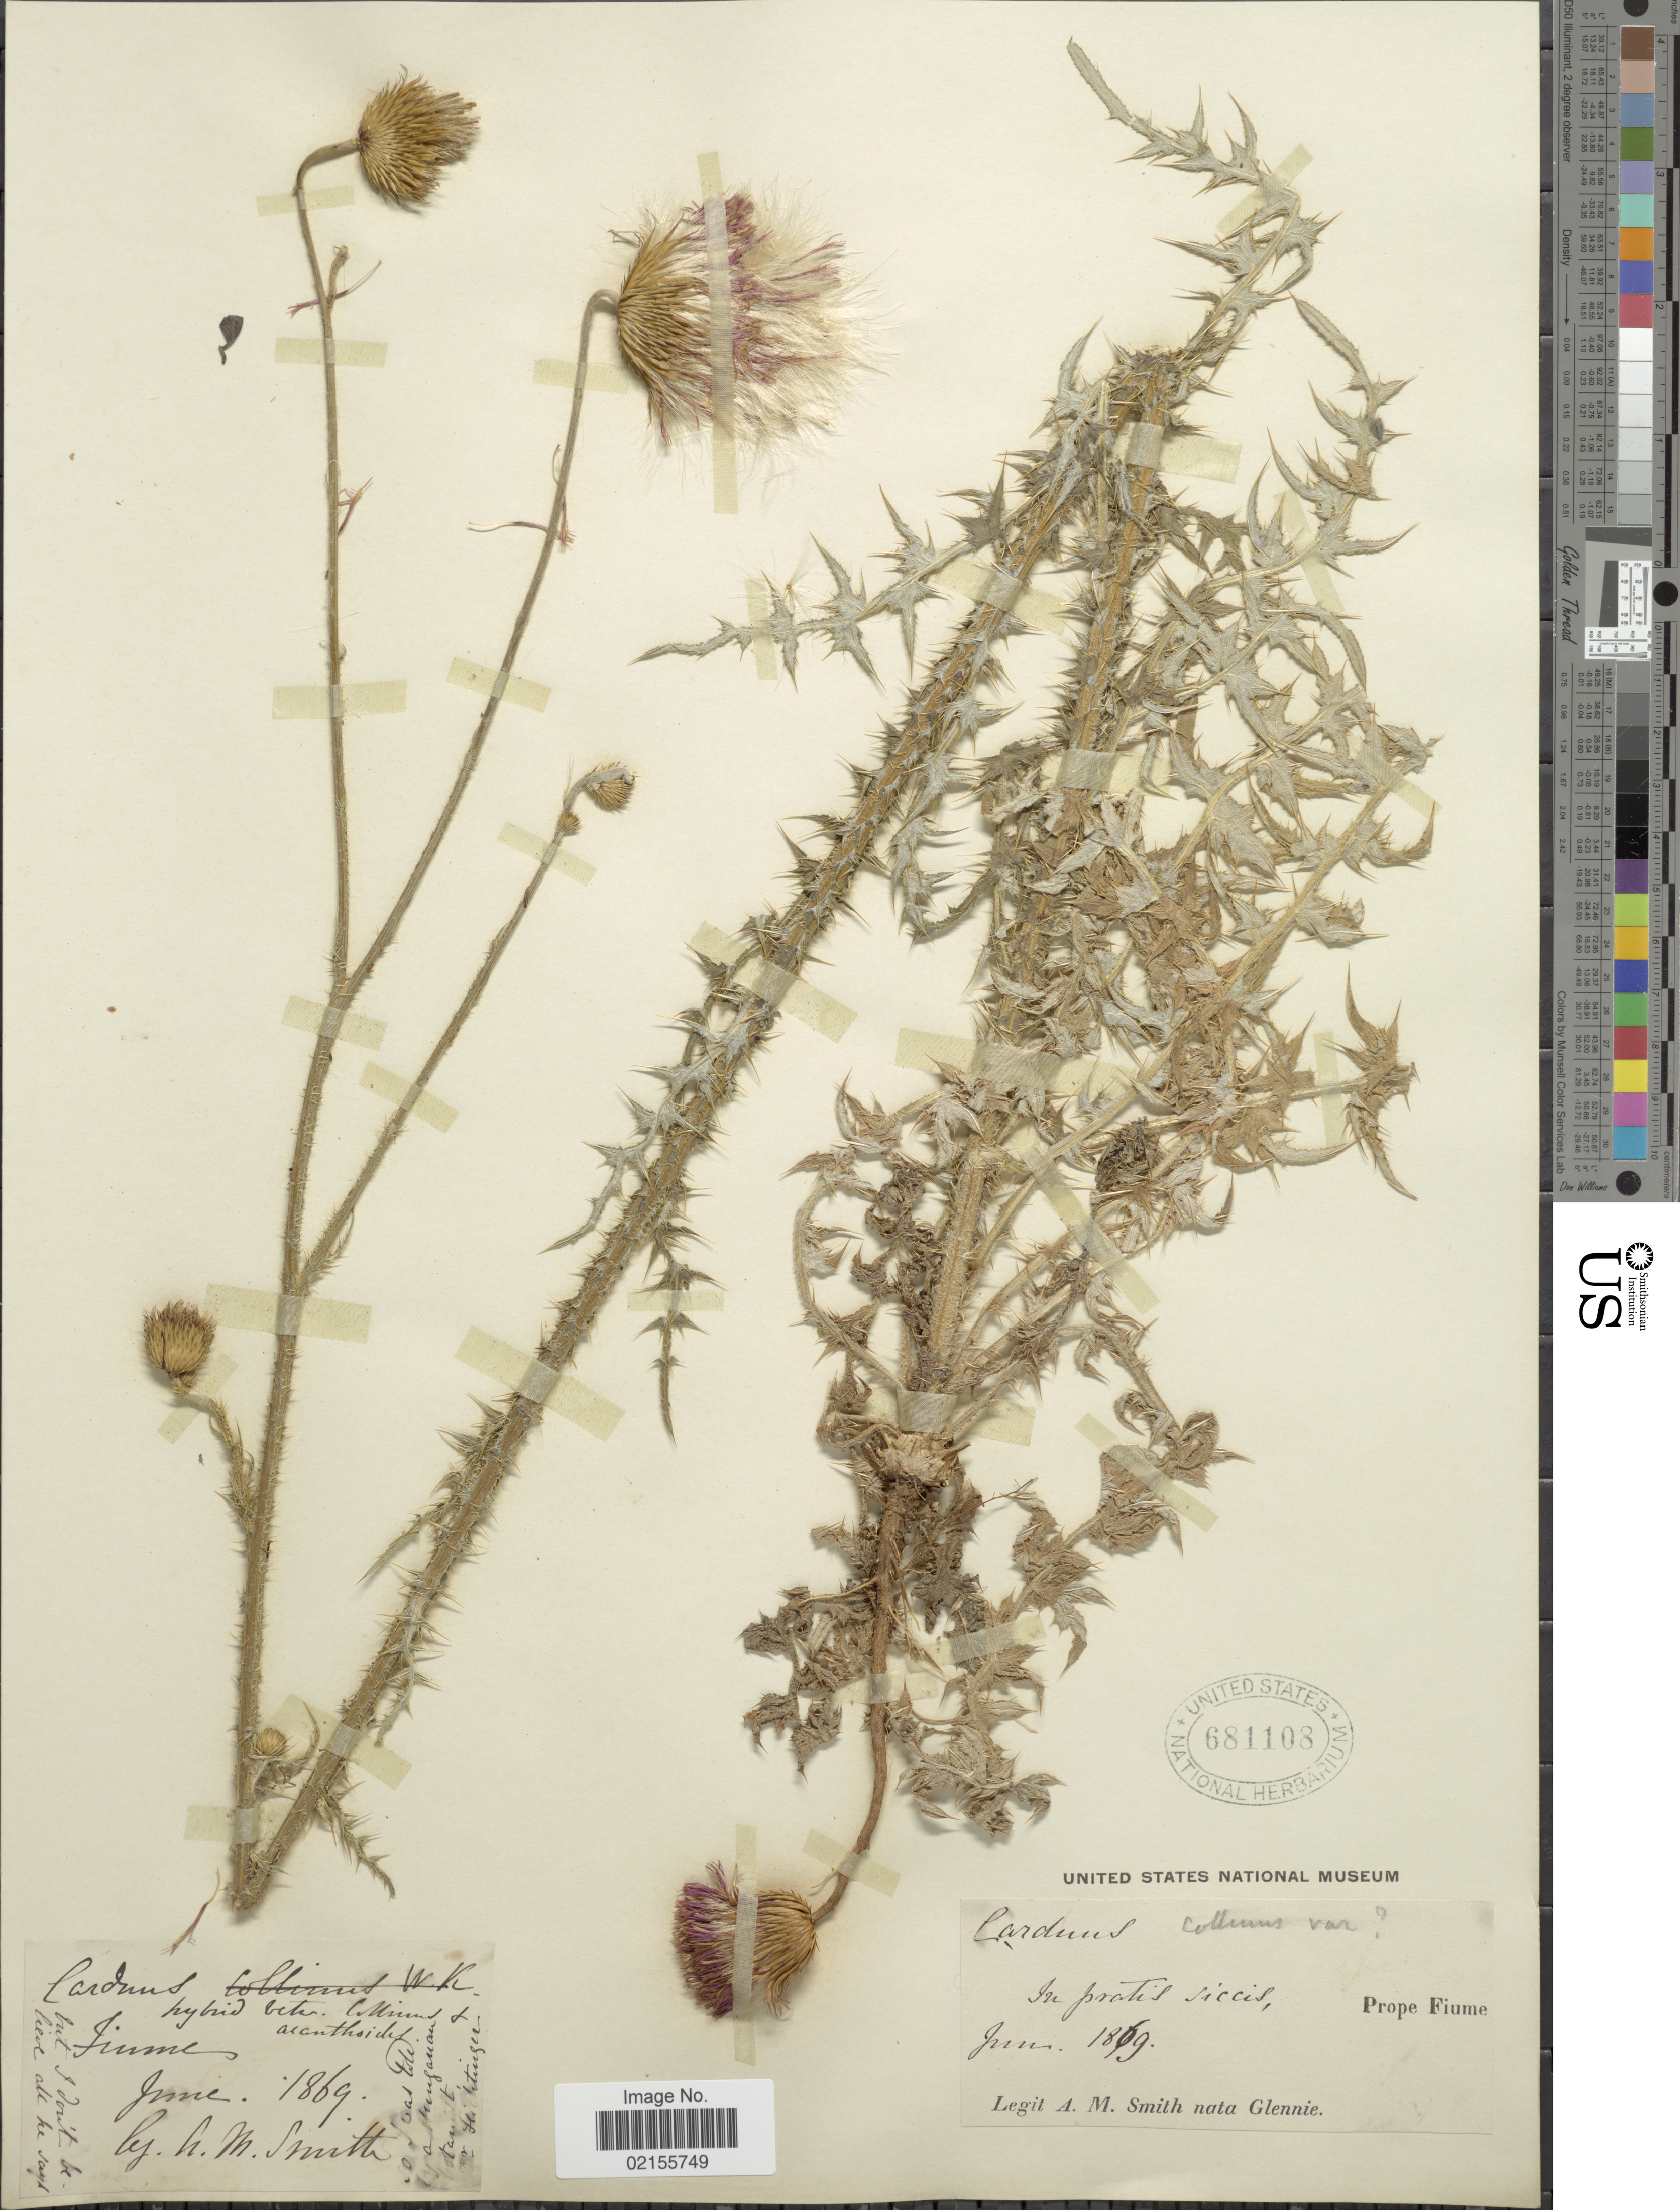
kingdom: Plantae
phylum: Tracheophyta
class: Magnoliopsida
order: Asterales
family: Asteraceae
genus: Carduus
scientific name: Carduus collinus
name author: Waldst. & Kit.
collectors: A. M. Smith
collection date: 1869-06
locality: In pratis sicis, Prope Fiume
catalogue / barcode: US 681108